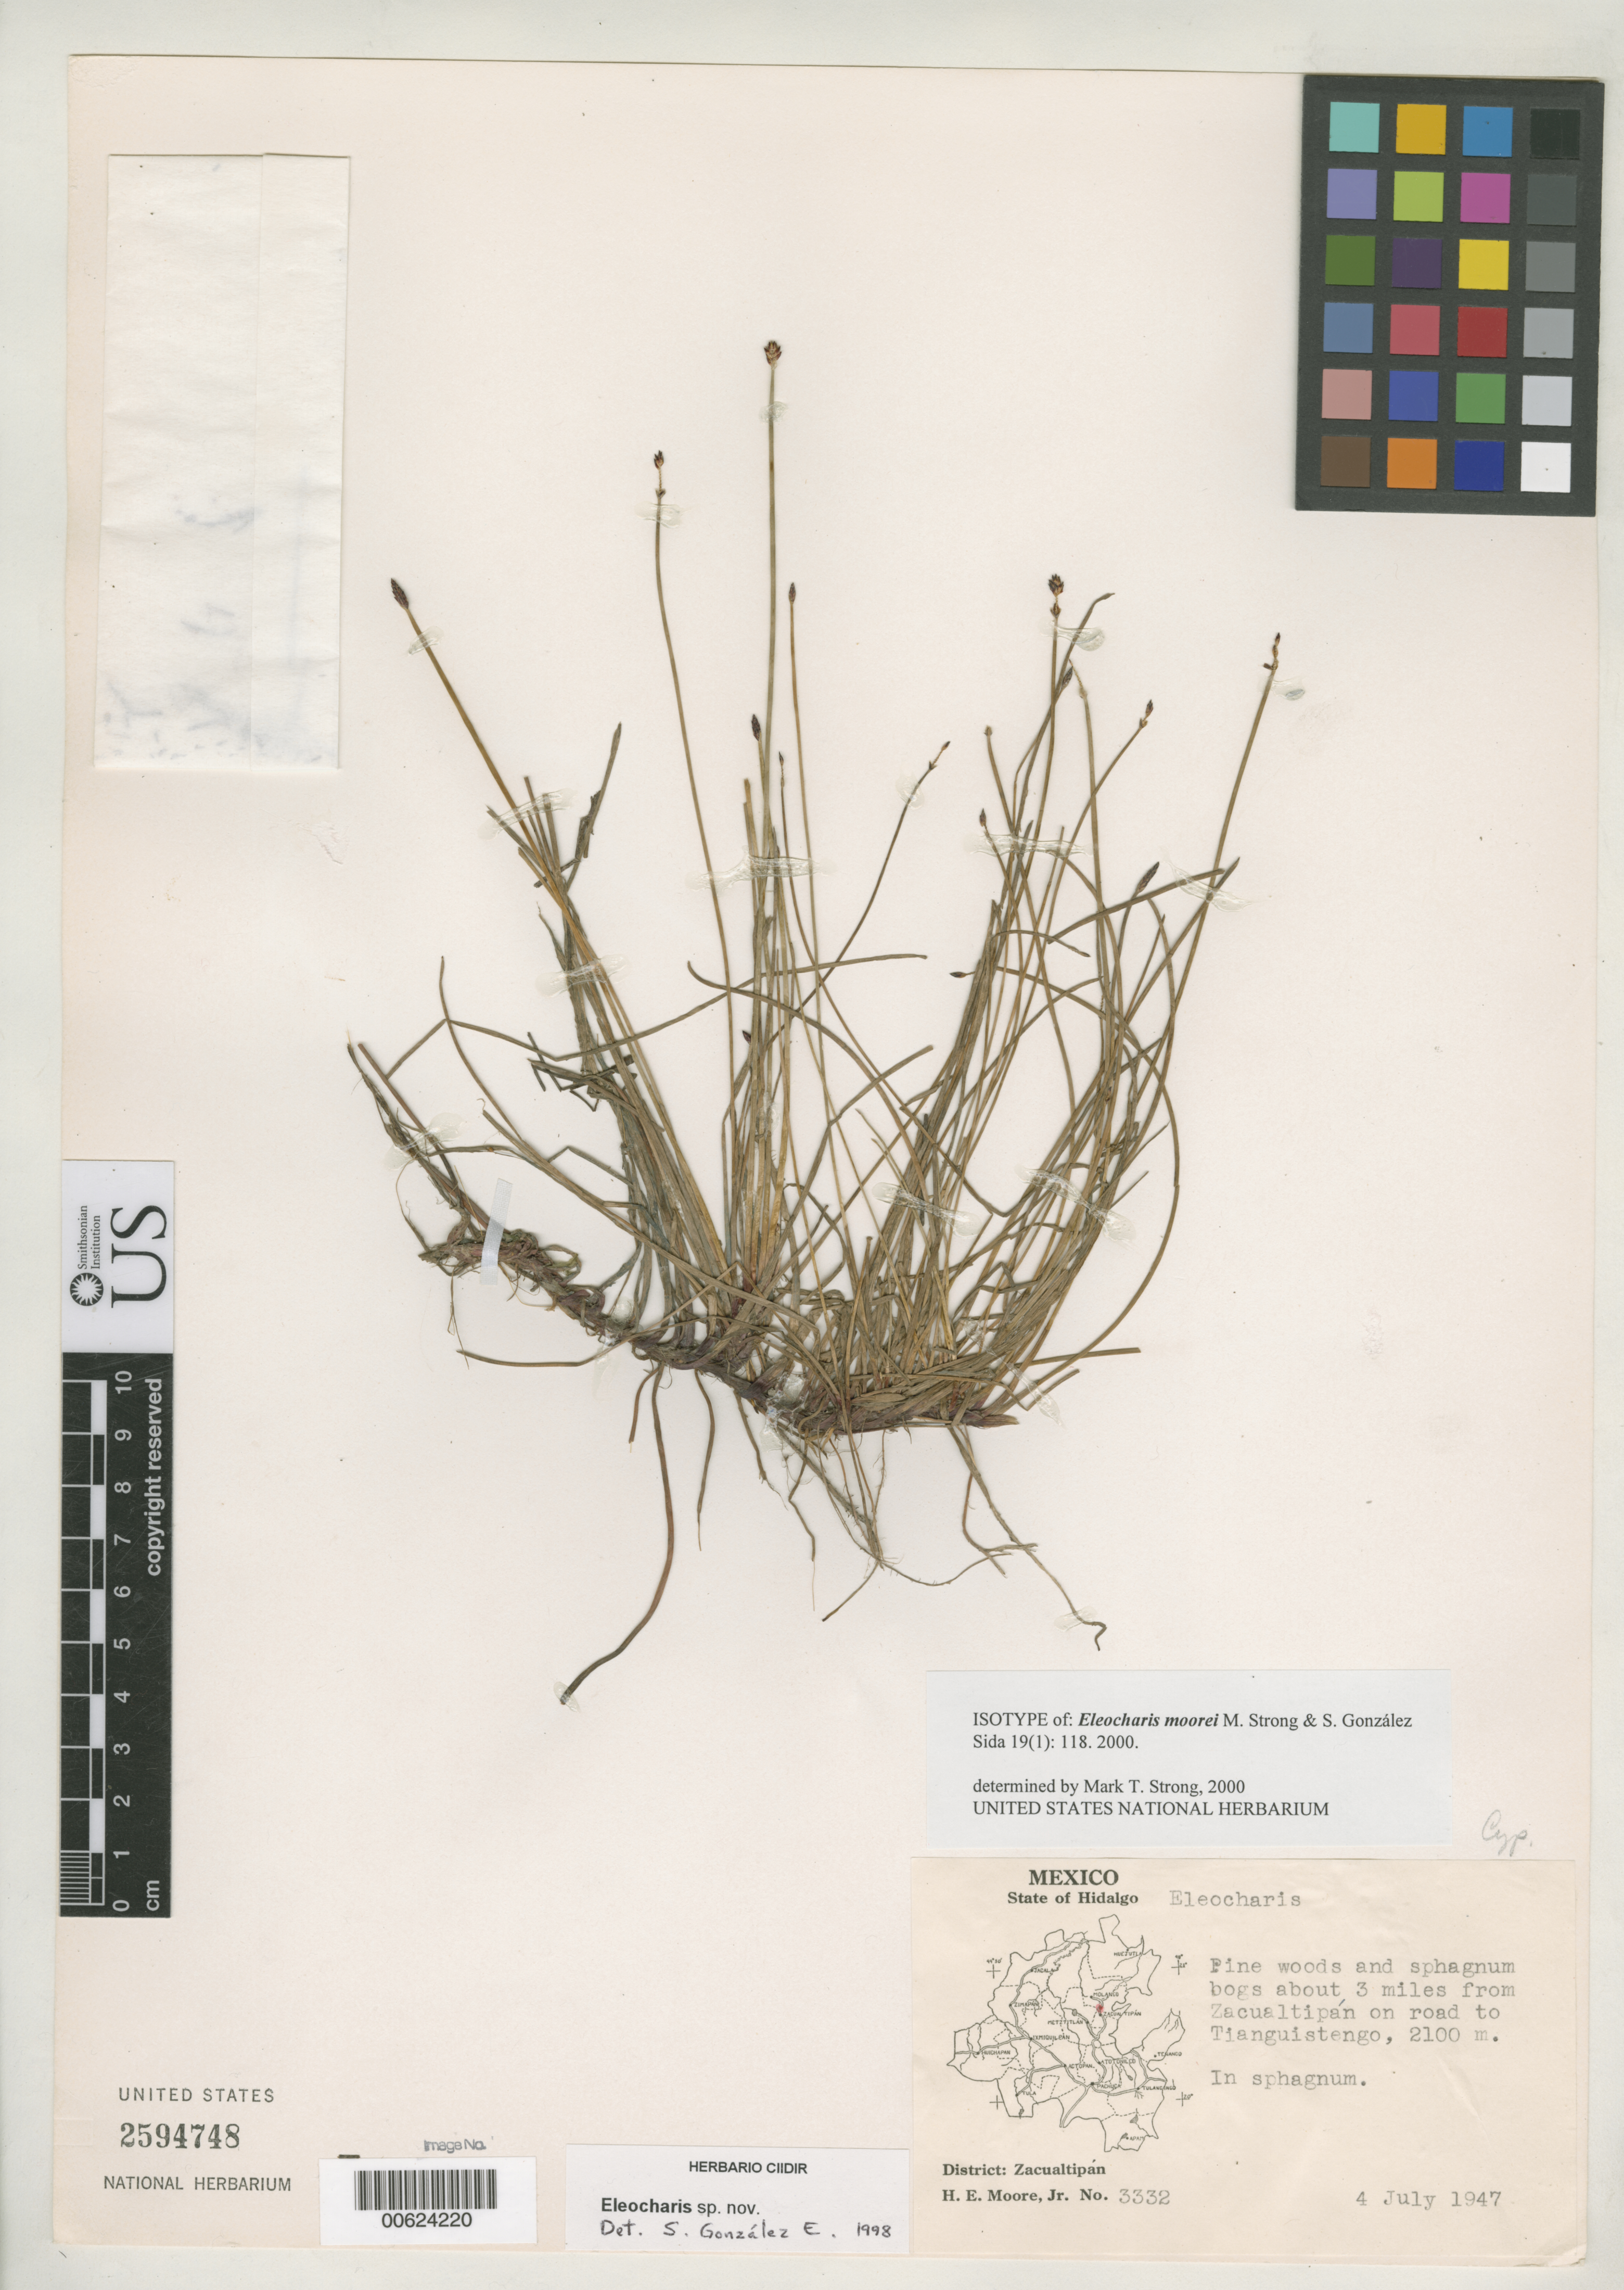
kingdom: Plantae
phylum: Tracheophyta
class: Liliopsida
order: Poales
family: Cyperaceae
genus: Eleocharis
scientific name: Eleocharis moorei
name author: M.T. Strong & S. González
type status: Isotype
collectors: H. E. Moore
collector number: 3332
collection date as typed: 04 Jul 1947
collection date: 1947-07-04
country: Mexico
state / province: Hidalgo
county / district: Zacualtipán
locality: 3 mi from Zacualtipan on road to Tianguistengo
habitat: Pine woods and sphagnum bogs.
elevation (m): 2100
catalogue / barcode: US 2594748